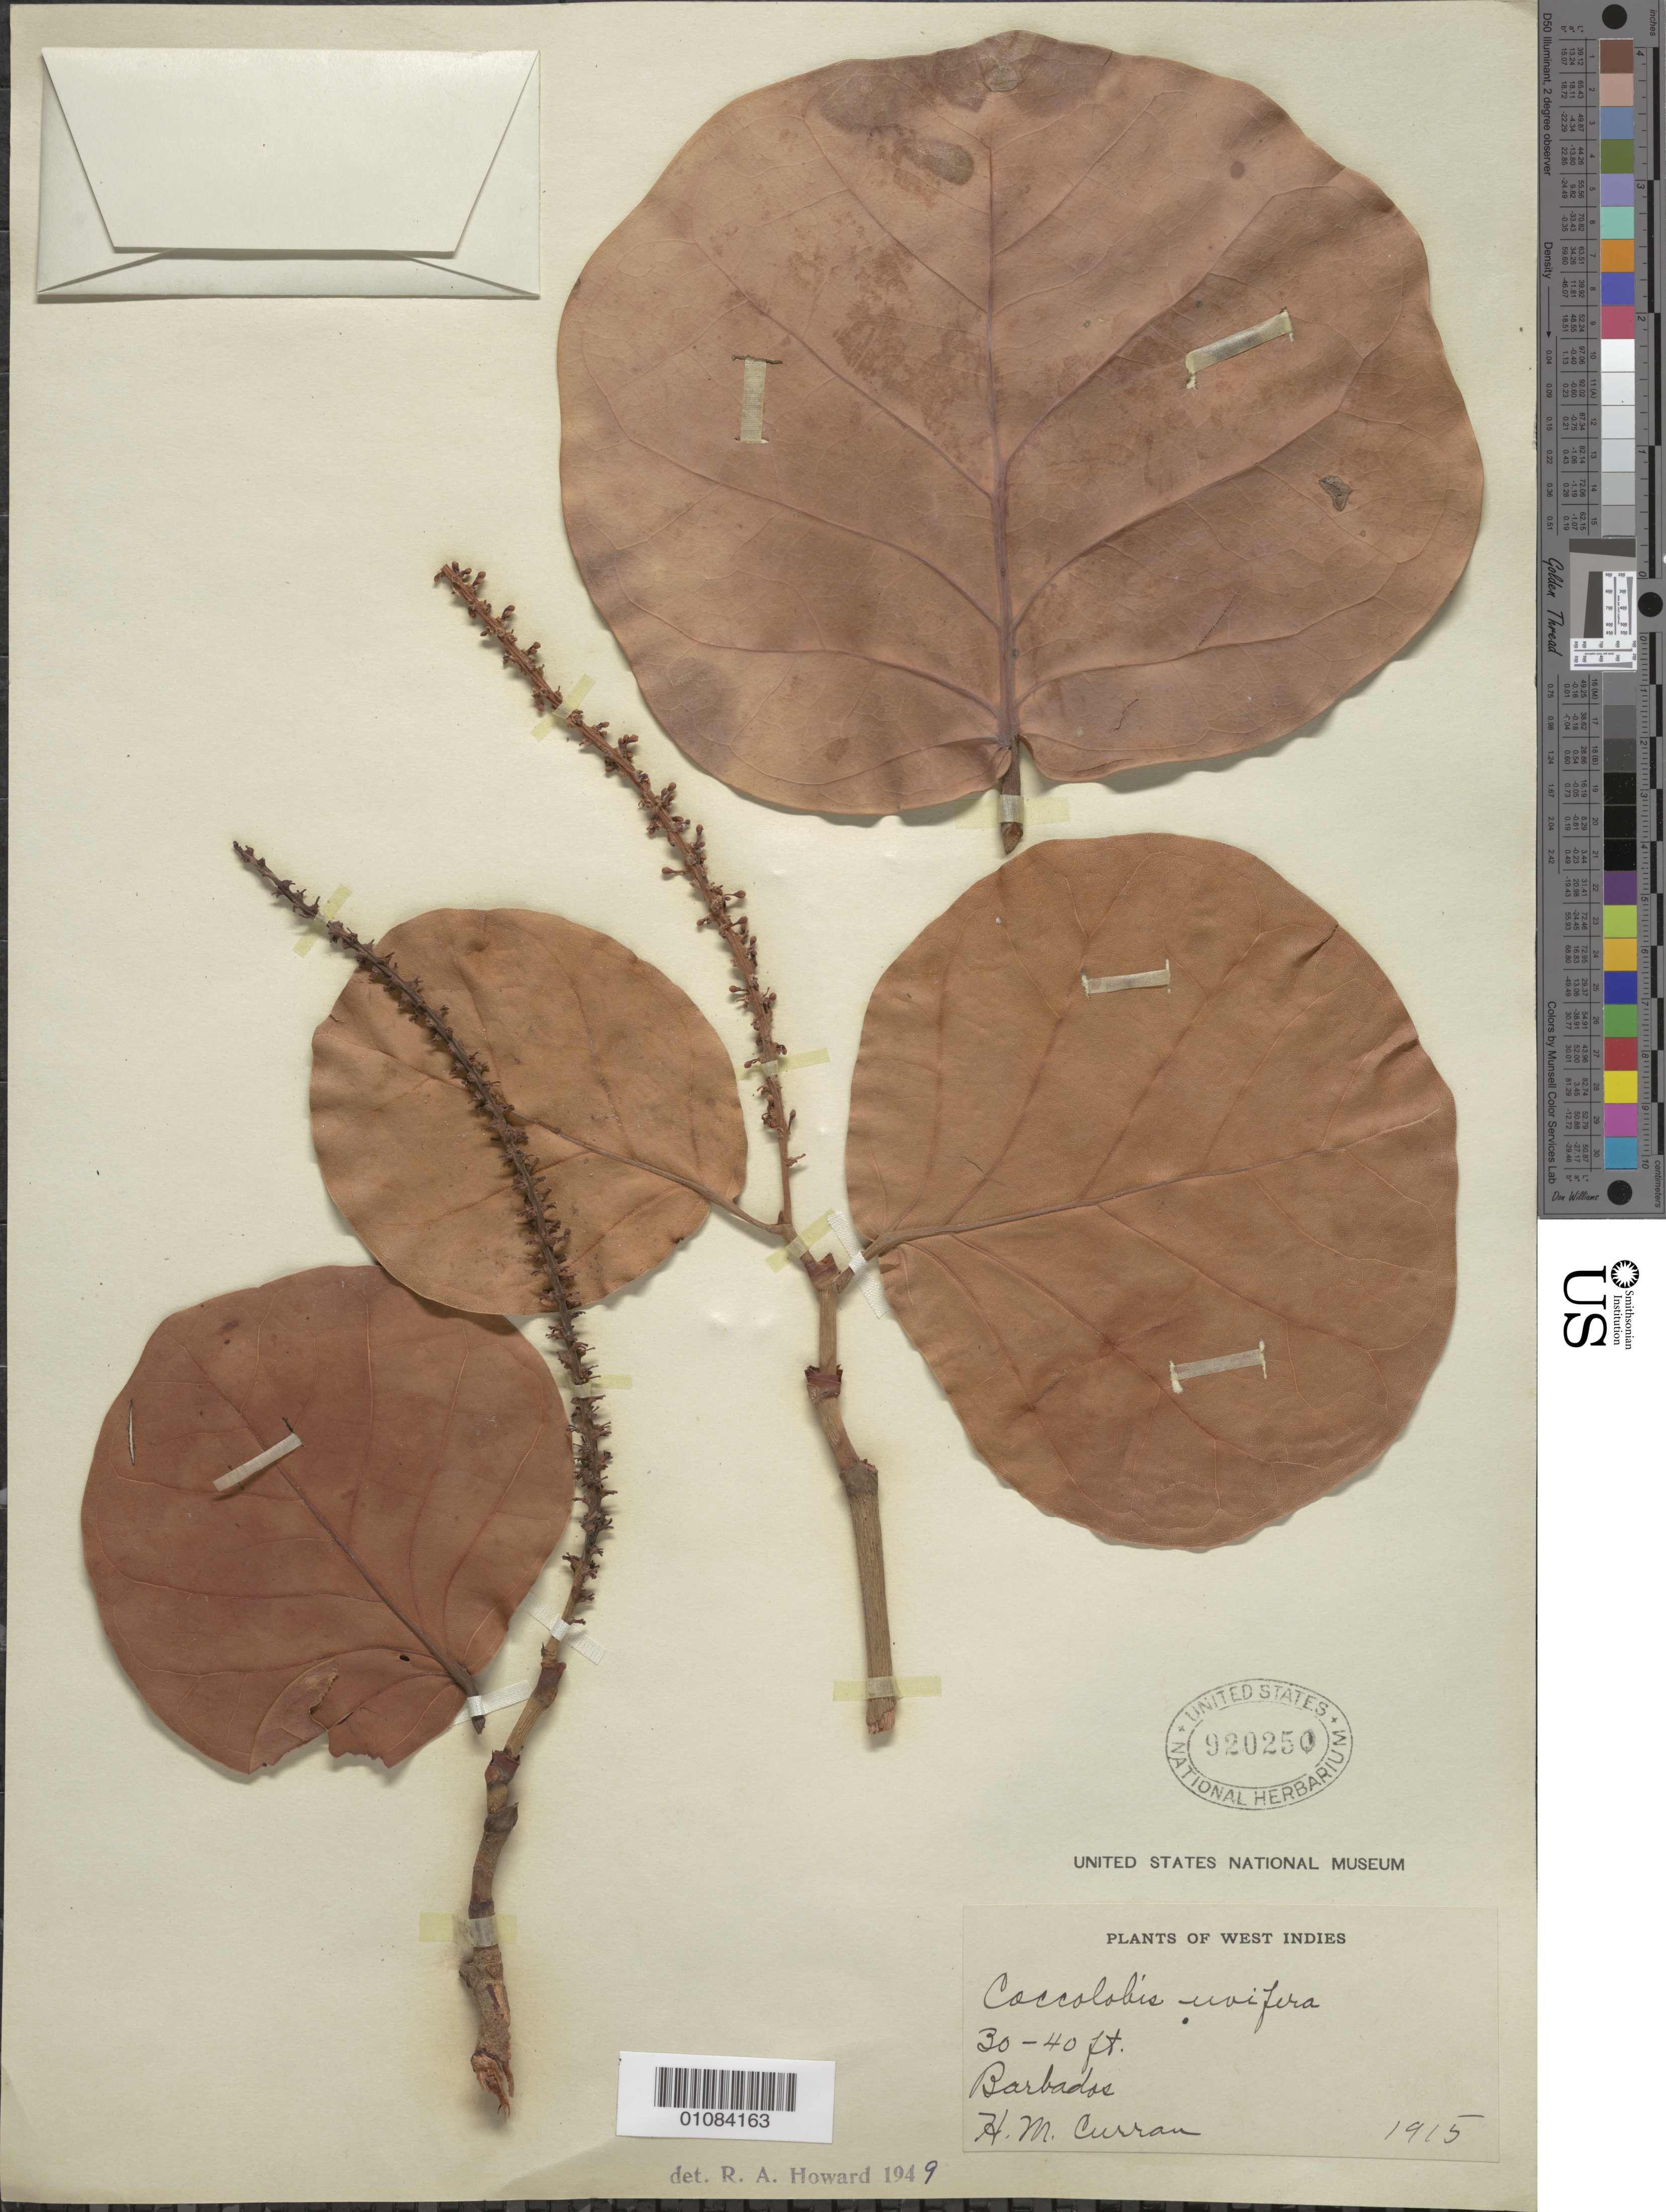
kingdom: Plantae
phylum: Tracheophyta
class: Magnoliopsida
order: Caryophyllales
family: Polygonaceae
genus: Coccoloba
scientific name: Coccoloba uvifera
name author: L.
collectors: H. M. Curran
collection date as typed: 1915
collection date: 1915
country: Barbados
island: Barbados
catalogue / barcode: US 920250